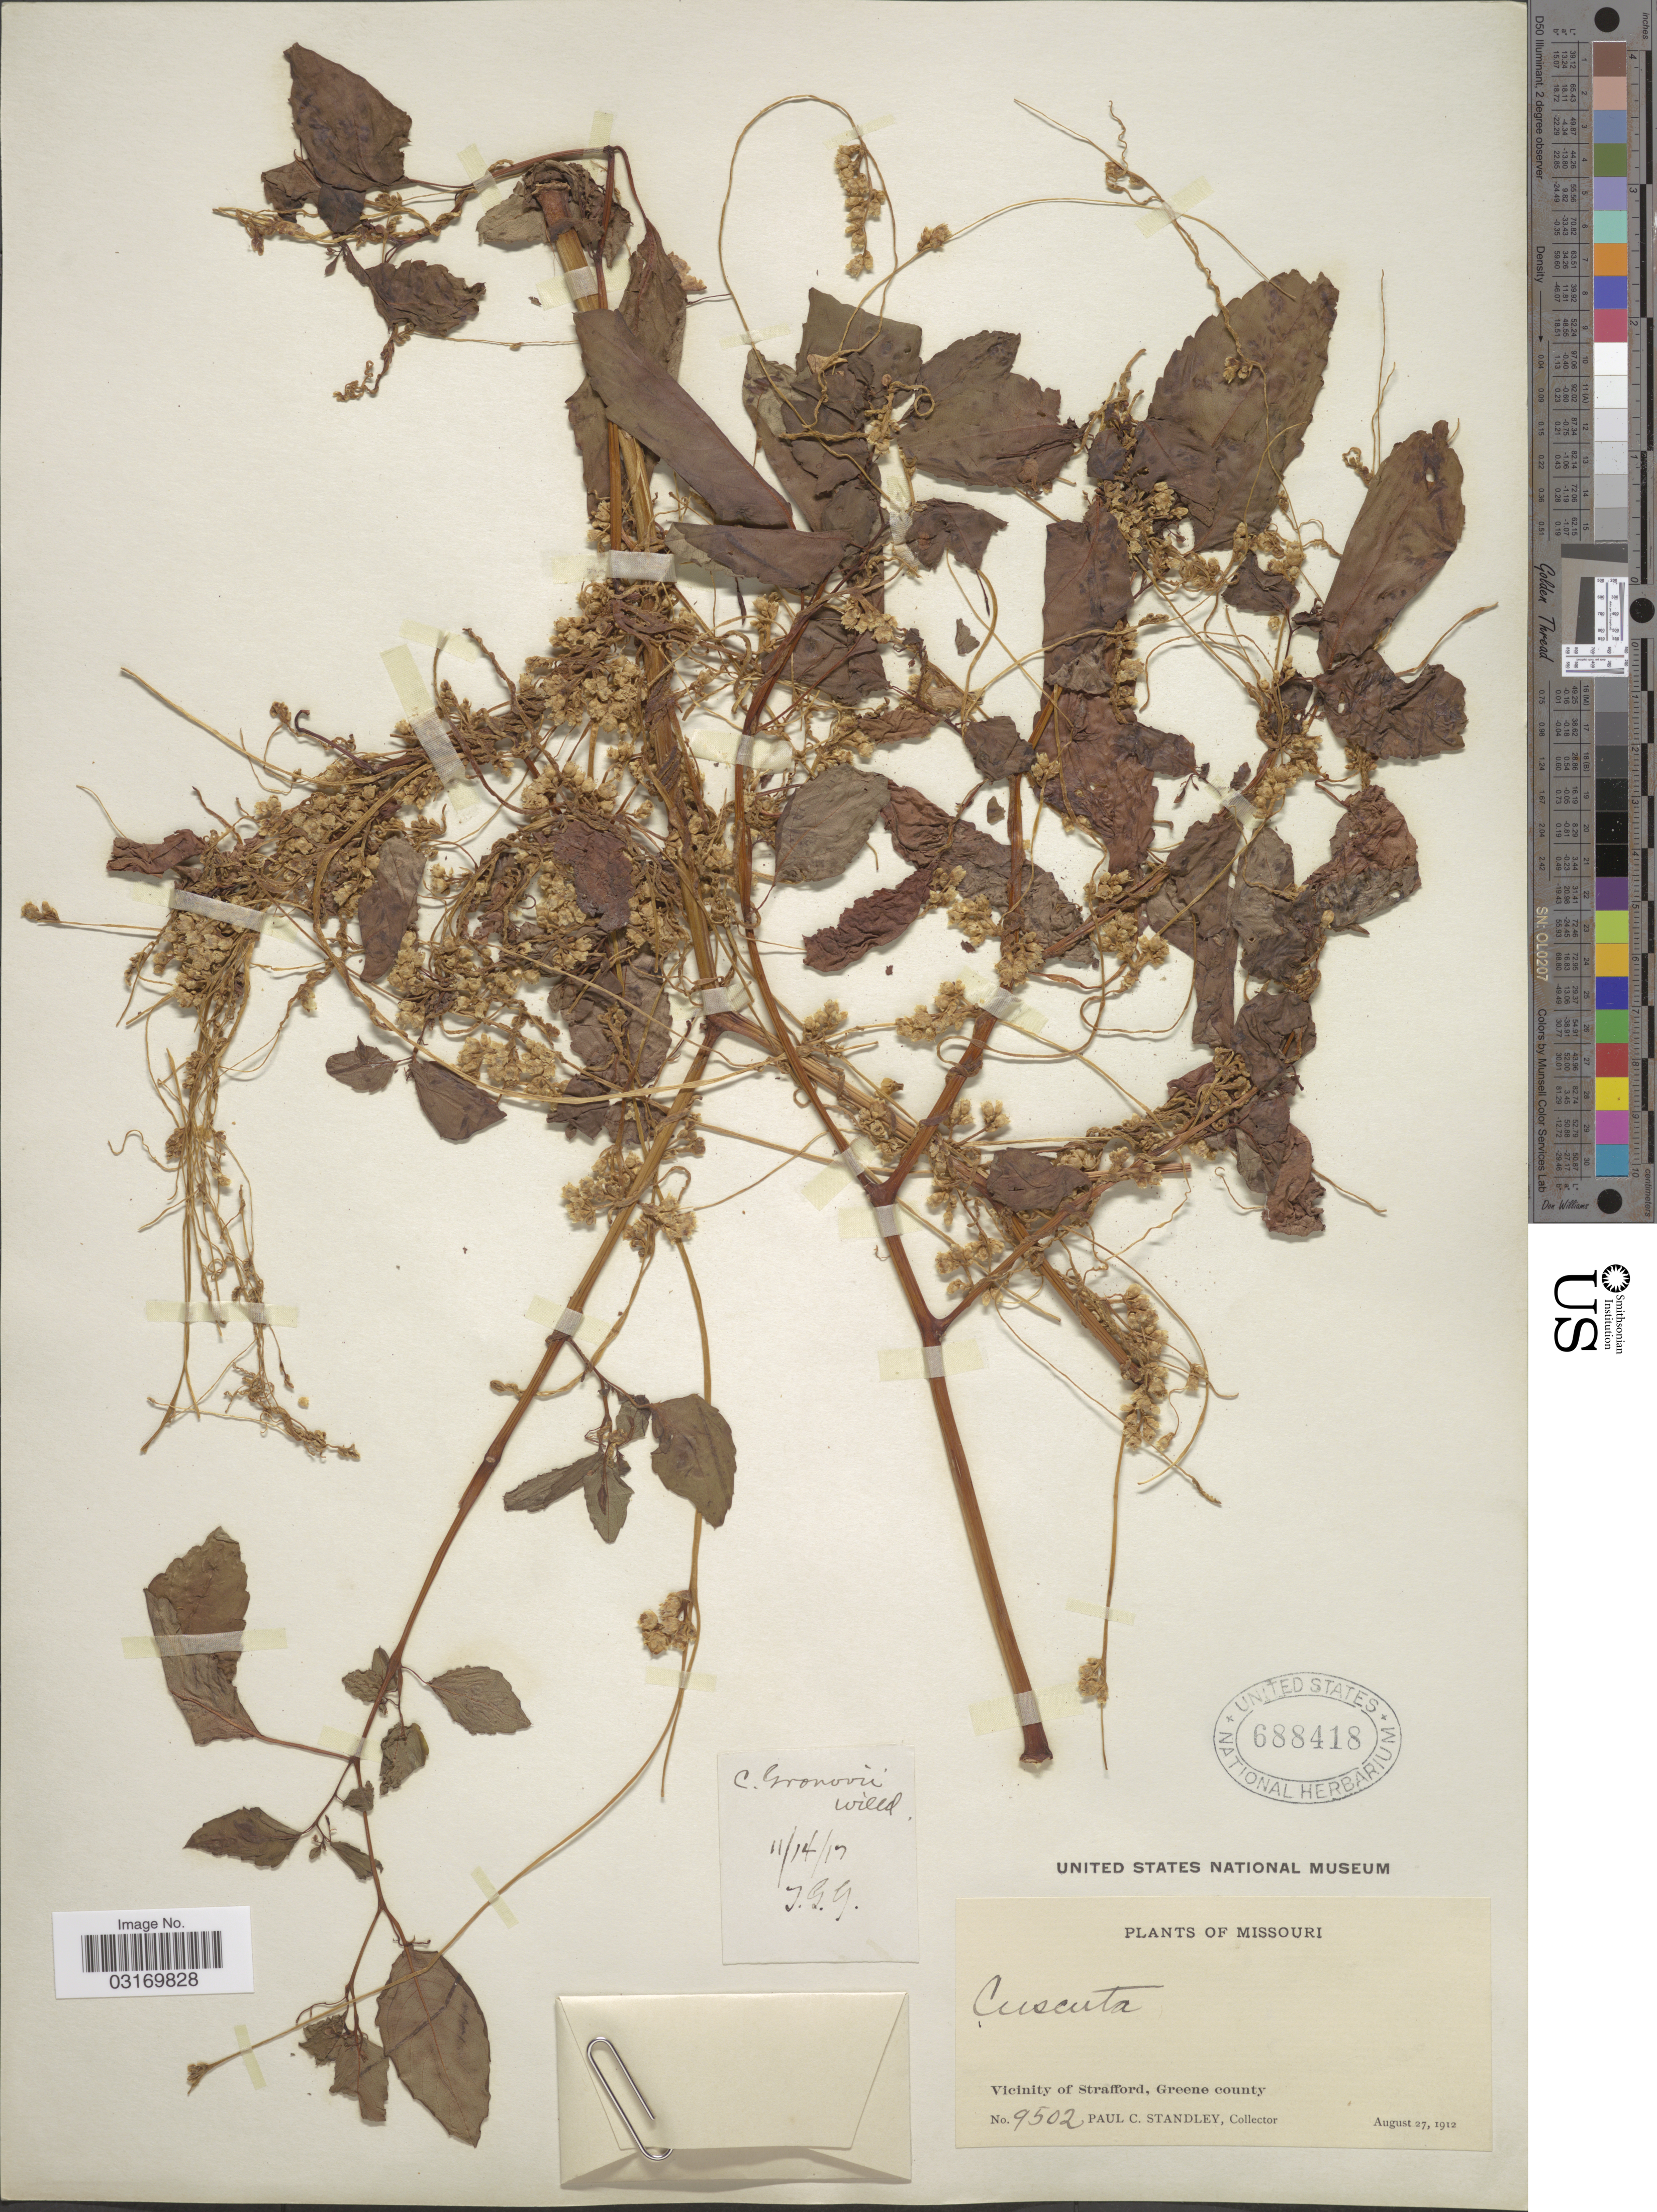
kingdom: Plantae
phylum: Tracheophyta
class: Magnoliopsida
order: Solanales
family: Convolvulaceae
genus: Cuscuta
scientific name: Cuscuta gronovii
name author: Willd. ex Schult.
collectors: P. C. Standley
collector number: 9502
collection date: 1912-08-27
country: United States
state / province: Missouri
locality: Vicinity of Strafford, Greene county.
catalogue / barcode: US 688418